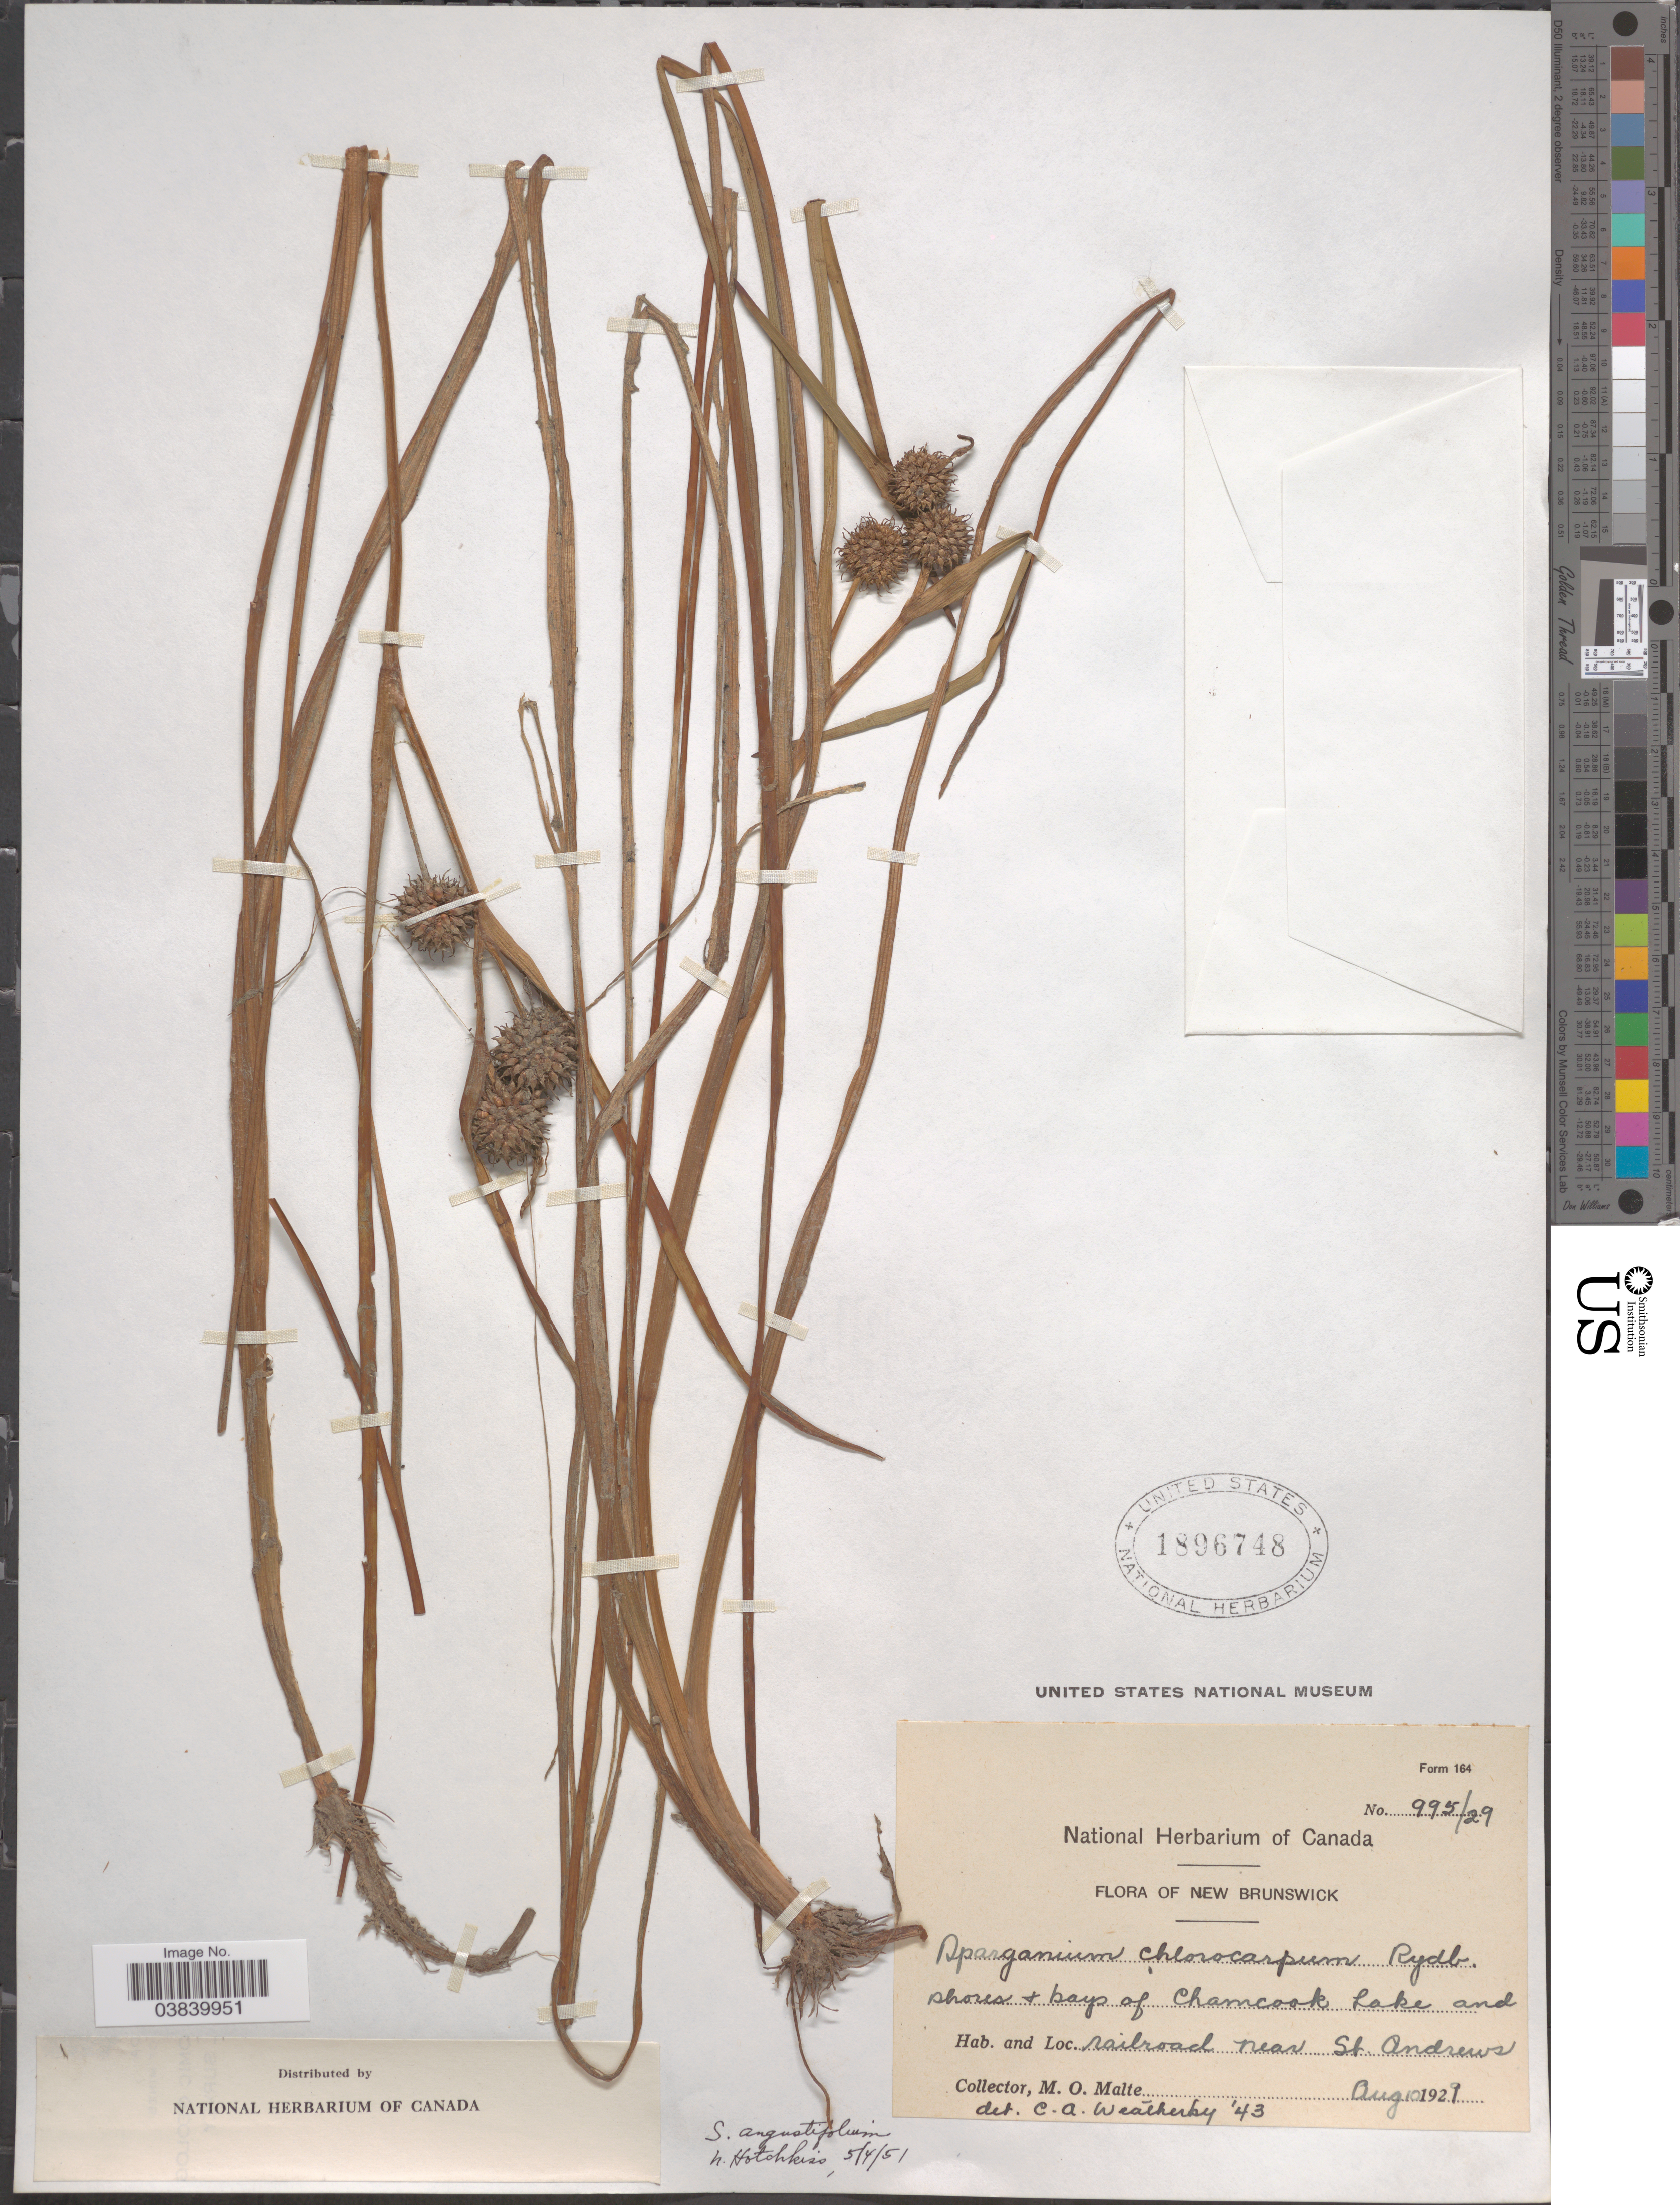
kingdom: Plantae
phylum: Tracheophyta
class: Liliopsida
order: Poales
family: Typhaceae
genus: Sparganium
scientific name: Sparganium angustifolium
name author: Michx.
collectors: M. O. Malte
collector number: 995/29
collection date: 1921-08-10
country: Canada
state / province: New Brunswick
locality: Shores + bays of Chamcook Lake and railroad near St. Andrews.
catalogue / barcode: US 1896748